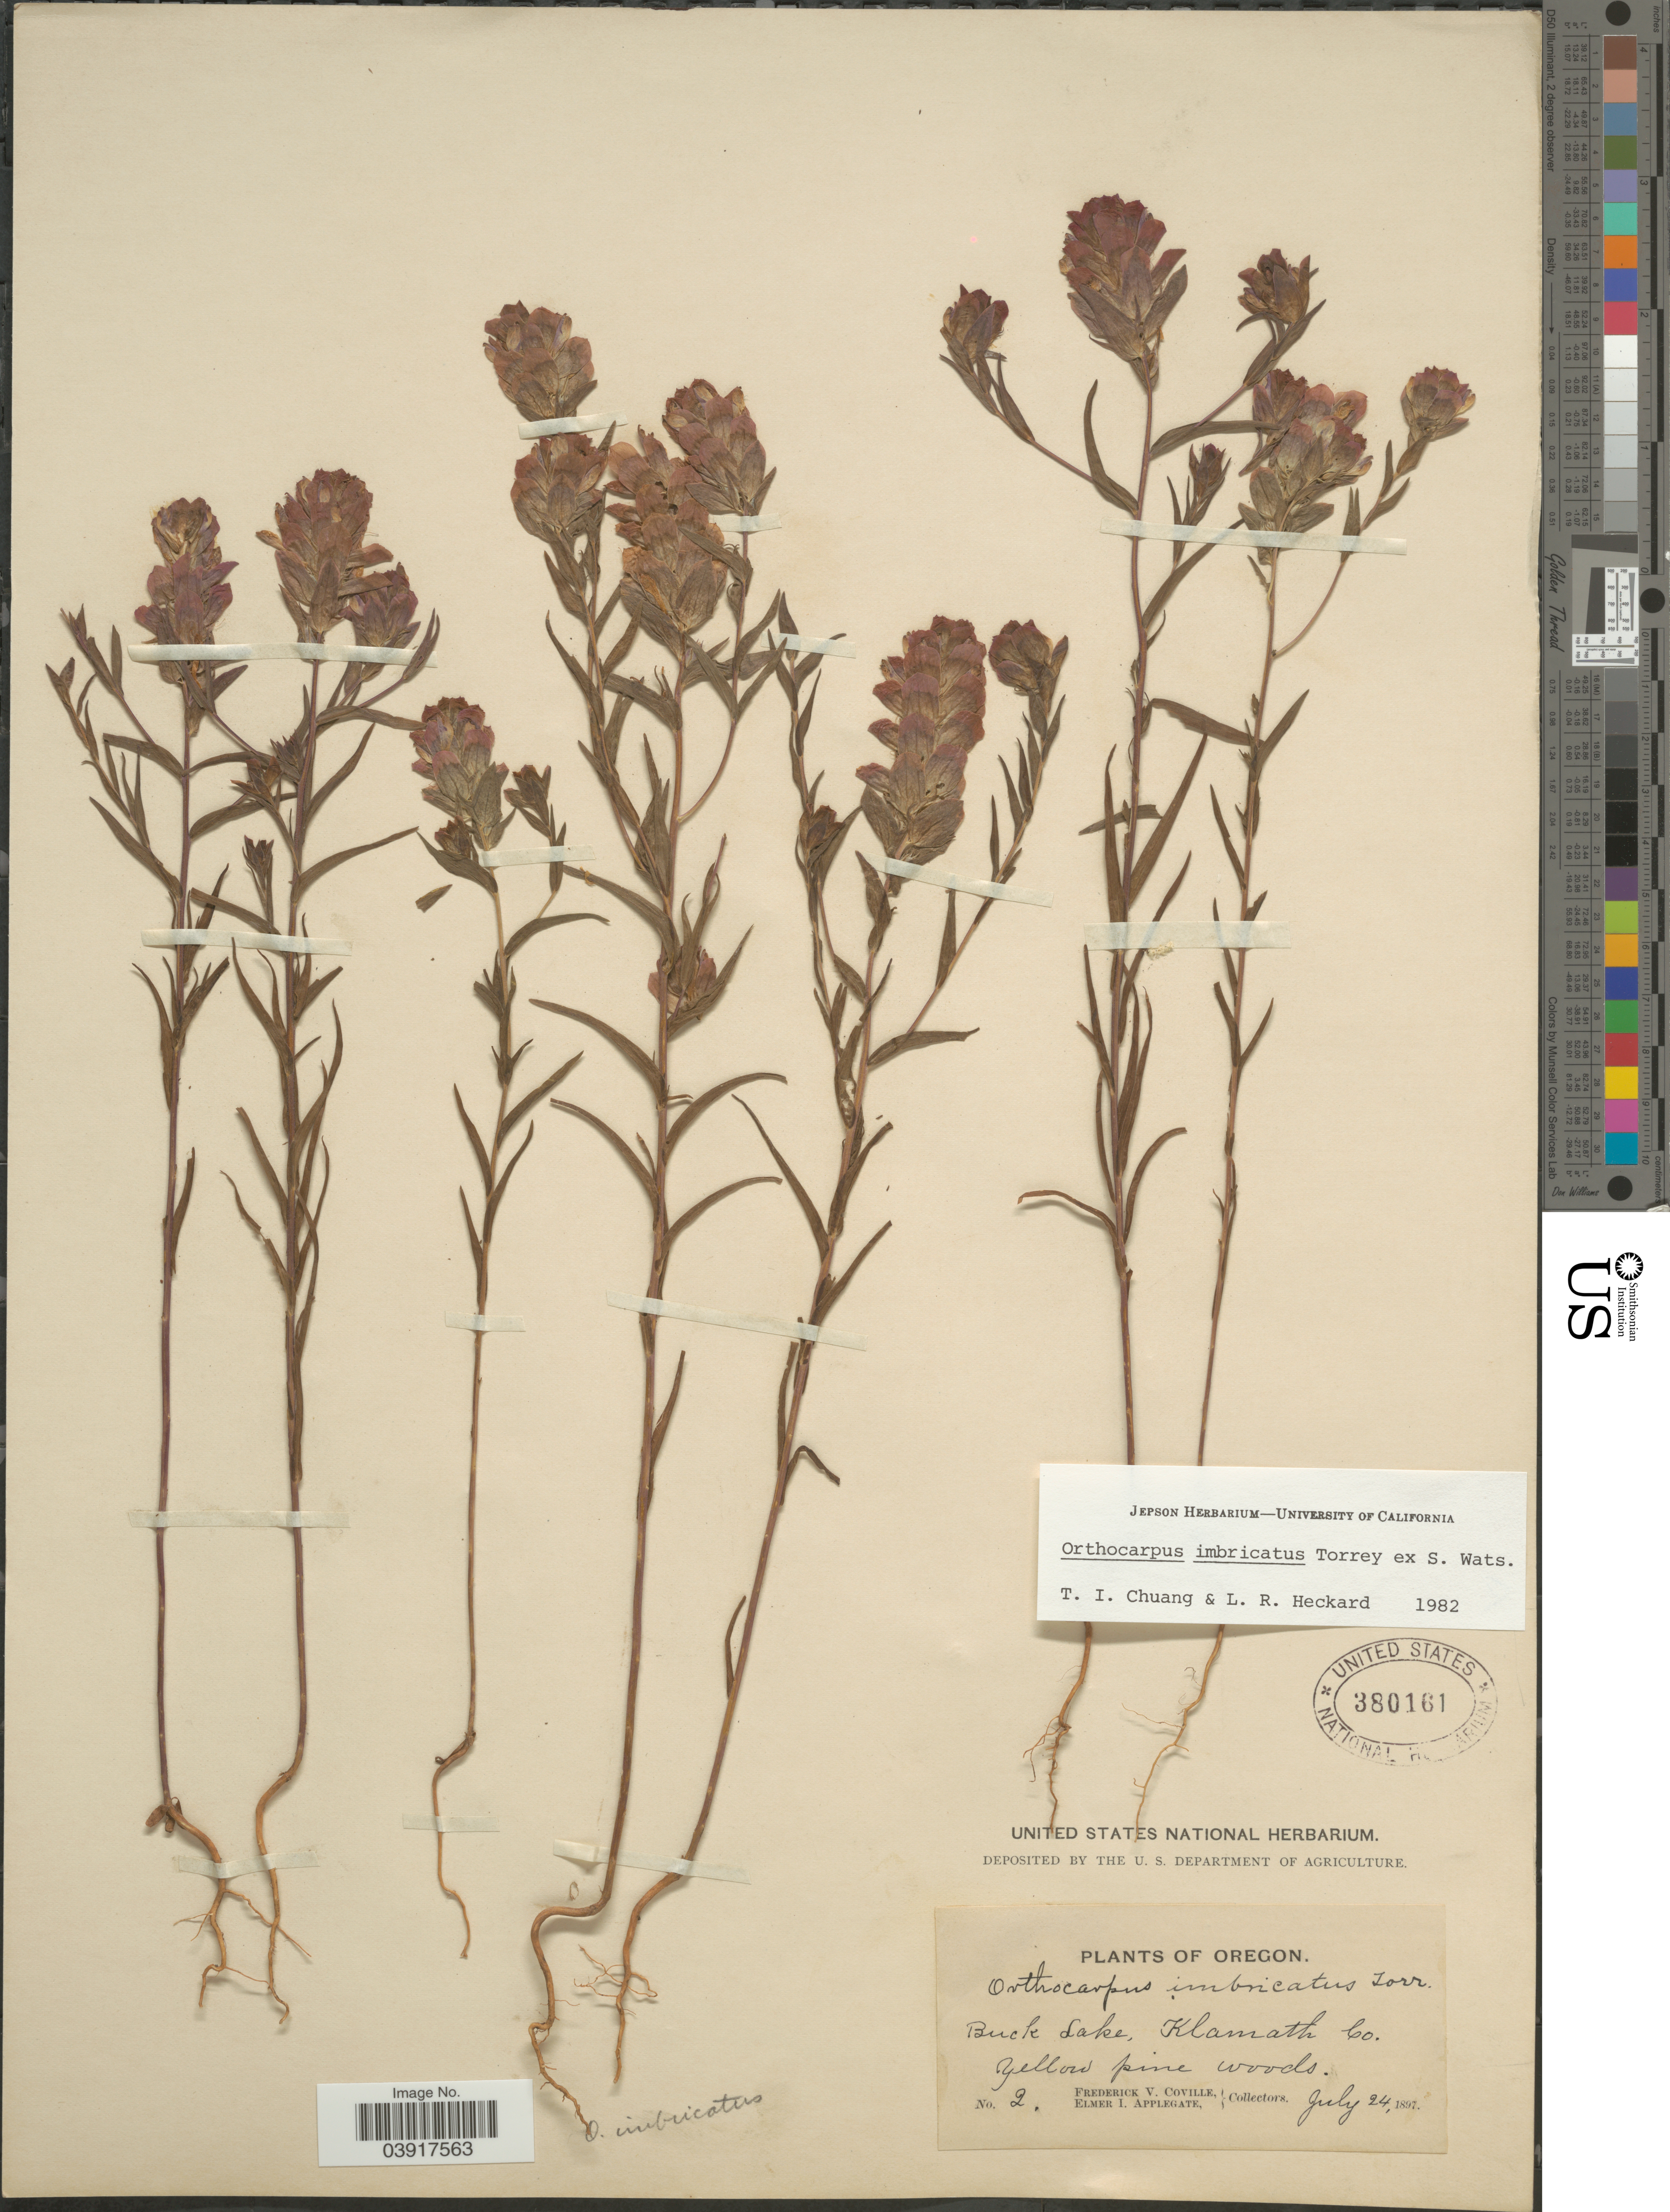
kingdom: Plantae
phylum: Tracheophyta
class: Magnoliopsida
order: Lamiales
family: Orobanchaceae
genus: Orthocarpus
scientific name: Orthocarpus imbricatus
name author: Torr. ex S. Watson in C. King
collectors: F. V. Coville & E. I. Applegate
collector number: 2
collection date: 1897-07-24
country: United States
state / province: Oregon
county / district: Klamath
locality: Buck Lake, Klamath Co.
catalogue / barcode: US 380161